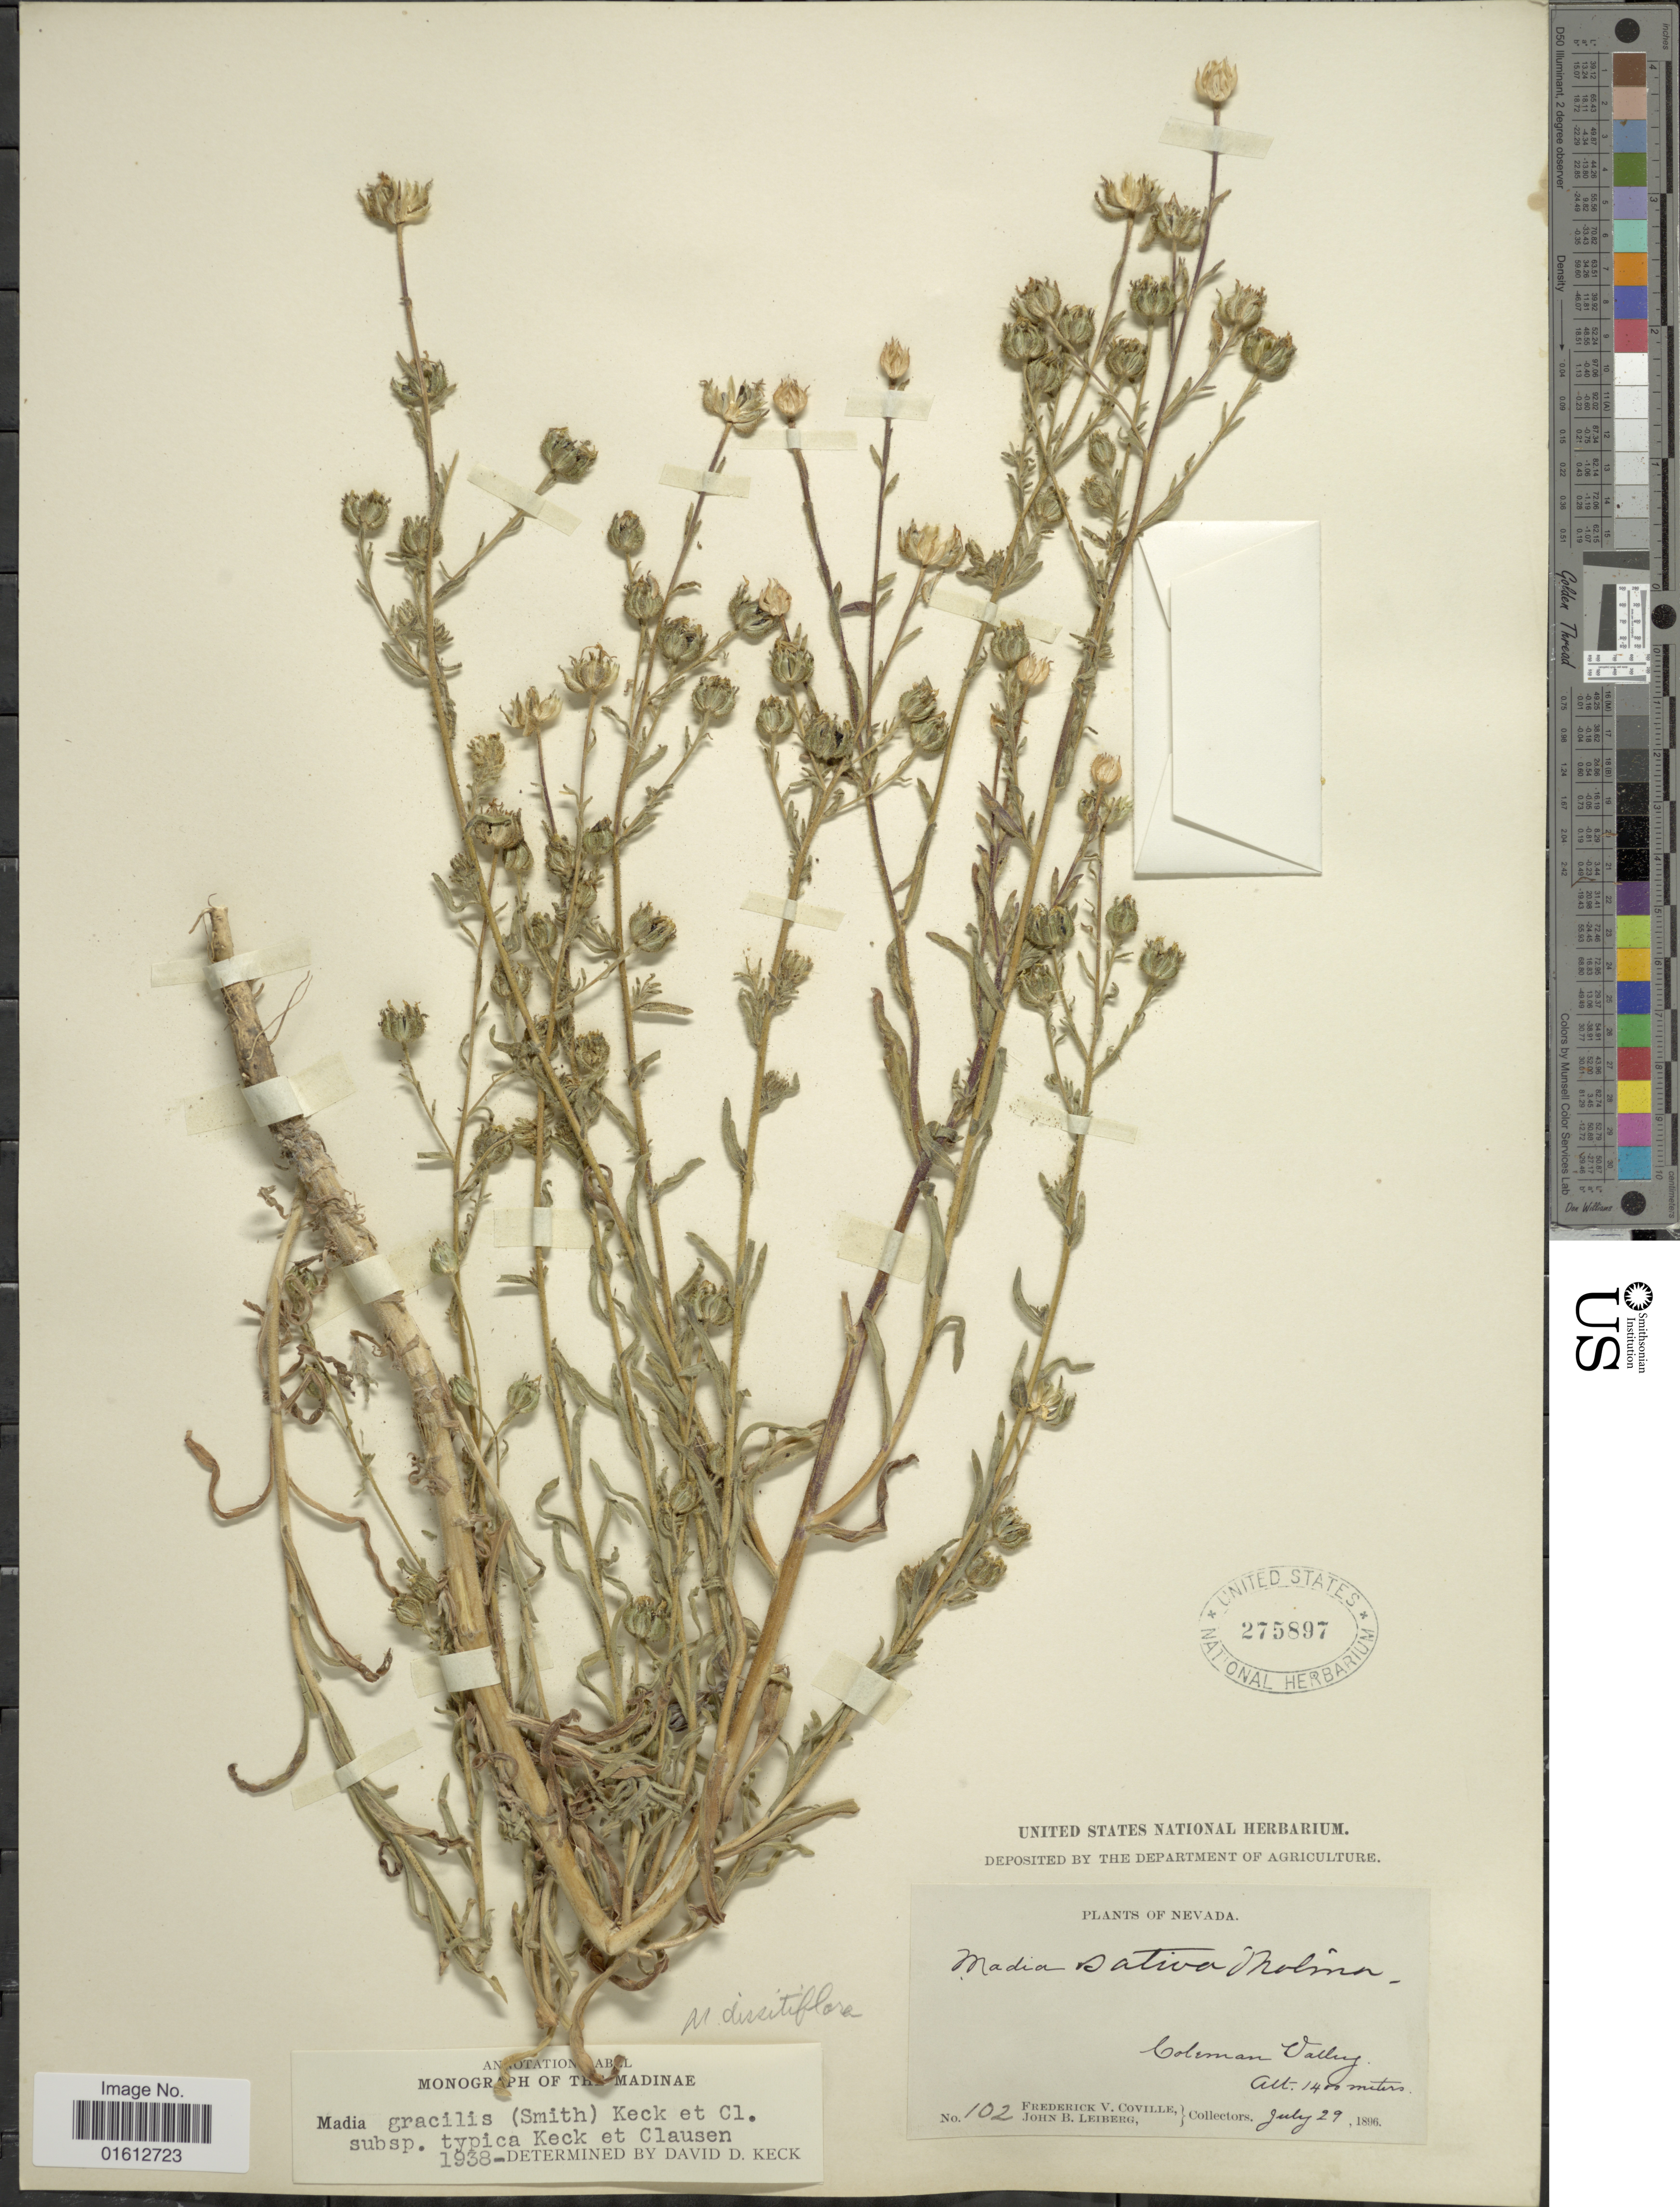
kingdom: Plantae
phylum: Tracheophyta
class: Magnoliopsida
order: Asterales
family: Asteraceae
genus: Madia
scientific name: Madia gracilis subsp. gracilis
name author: (Sm.) D.D. Keck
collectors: F. V. Coville & J. B. Leiberg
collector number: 102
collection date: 1896-07-29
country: United States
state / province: Nevada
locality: Coleman Valley.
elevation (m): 1400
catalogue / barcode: US 275897